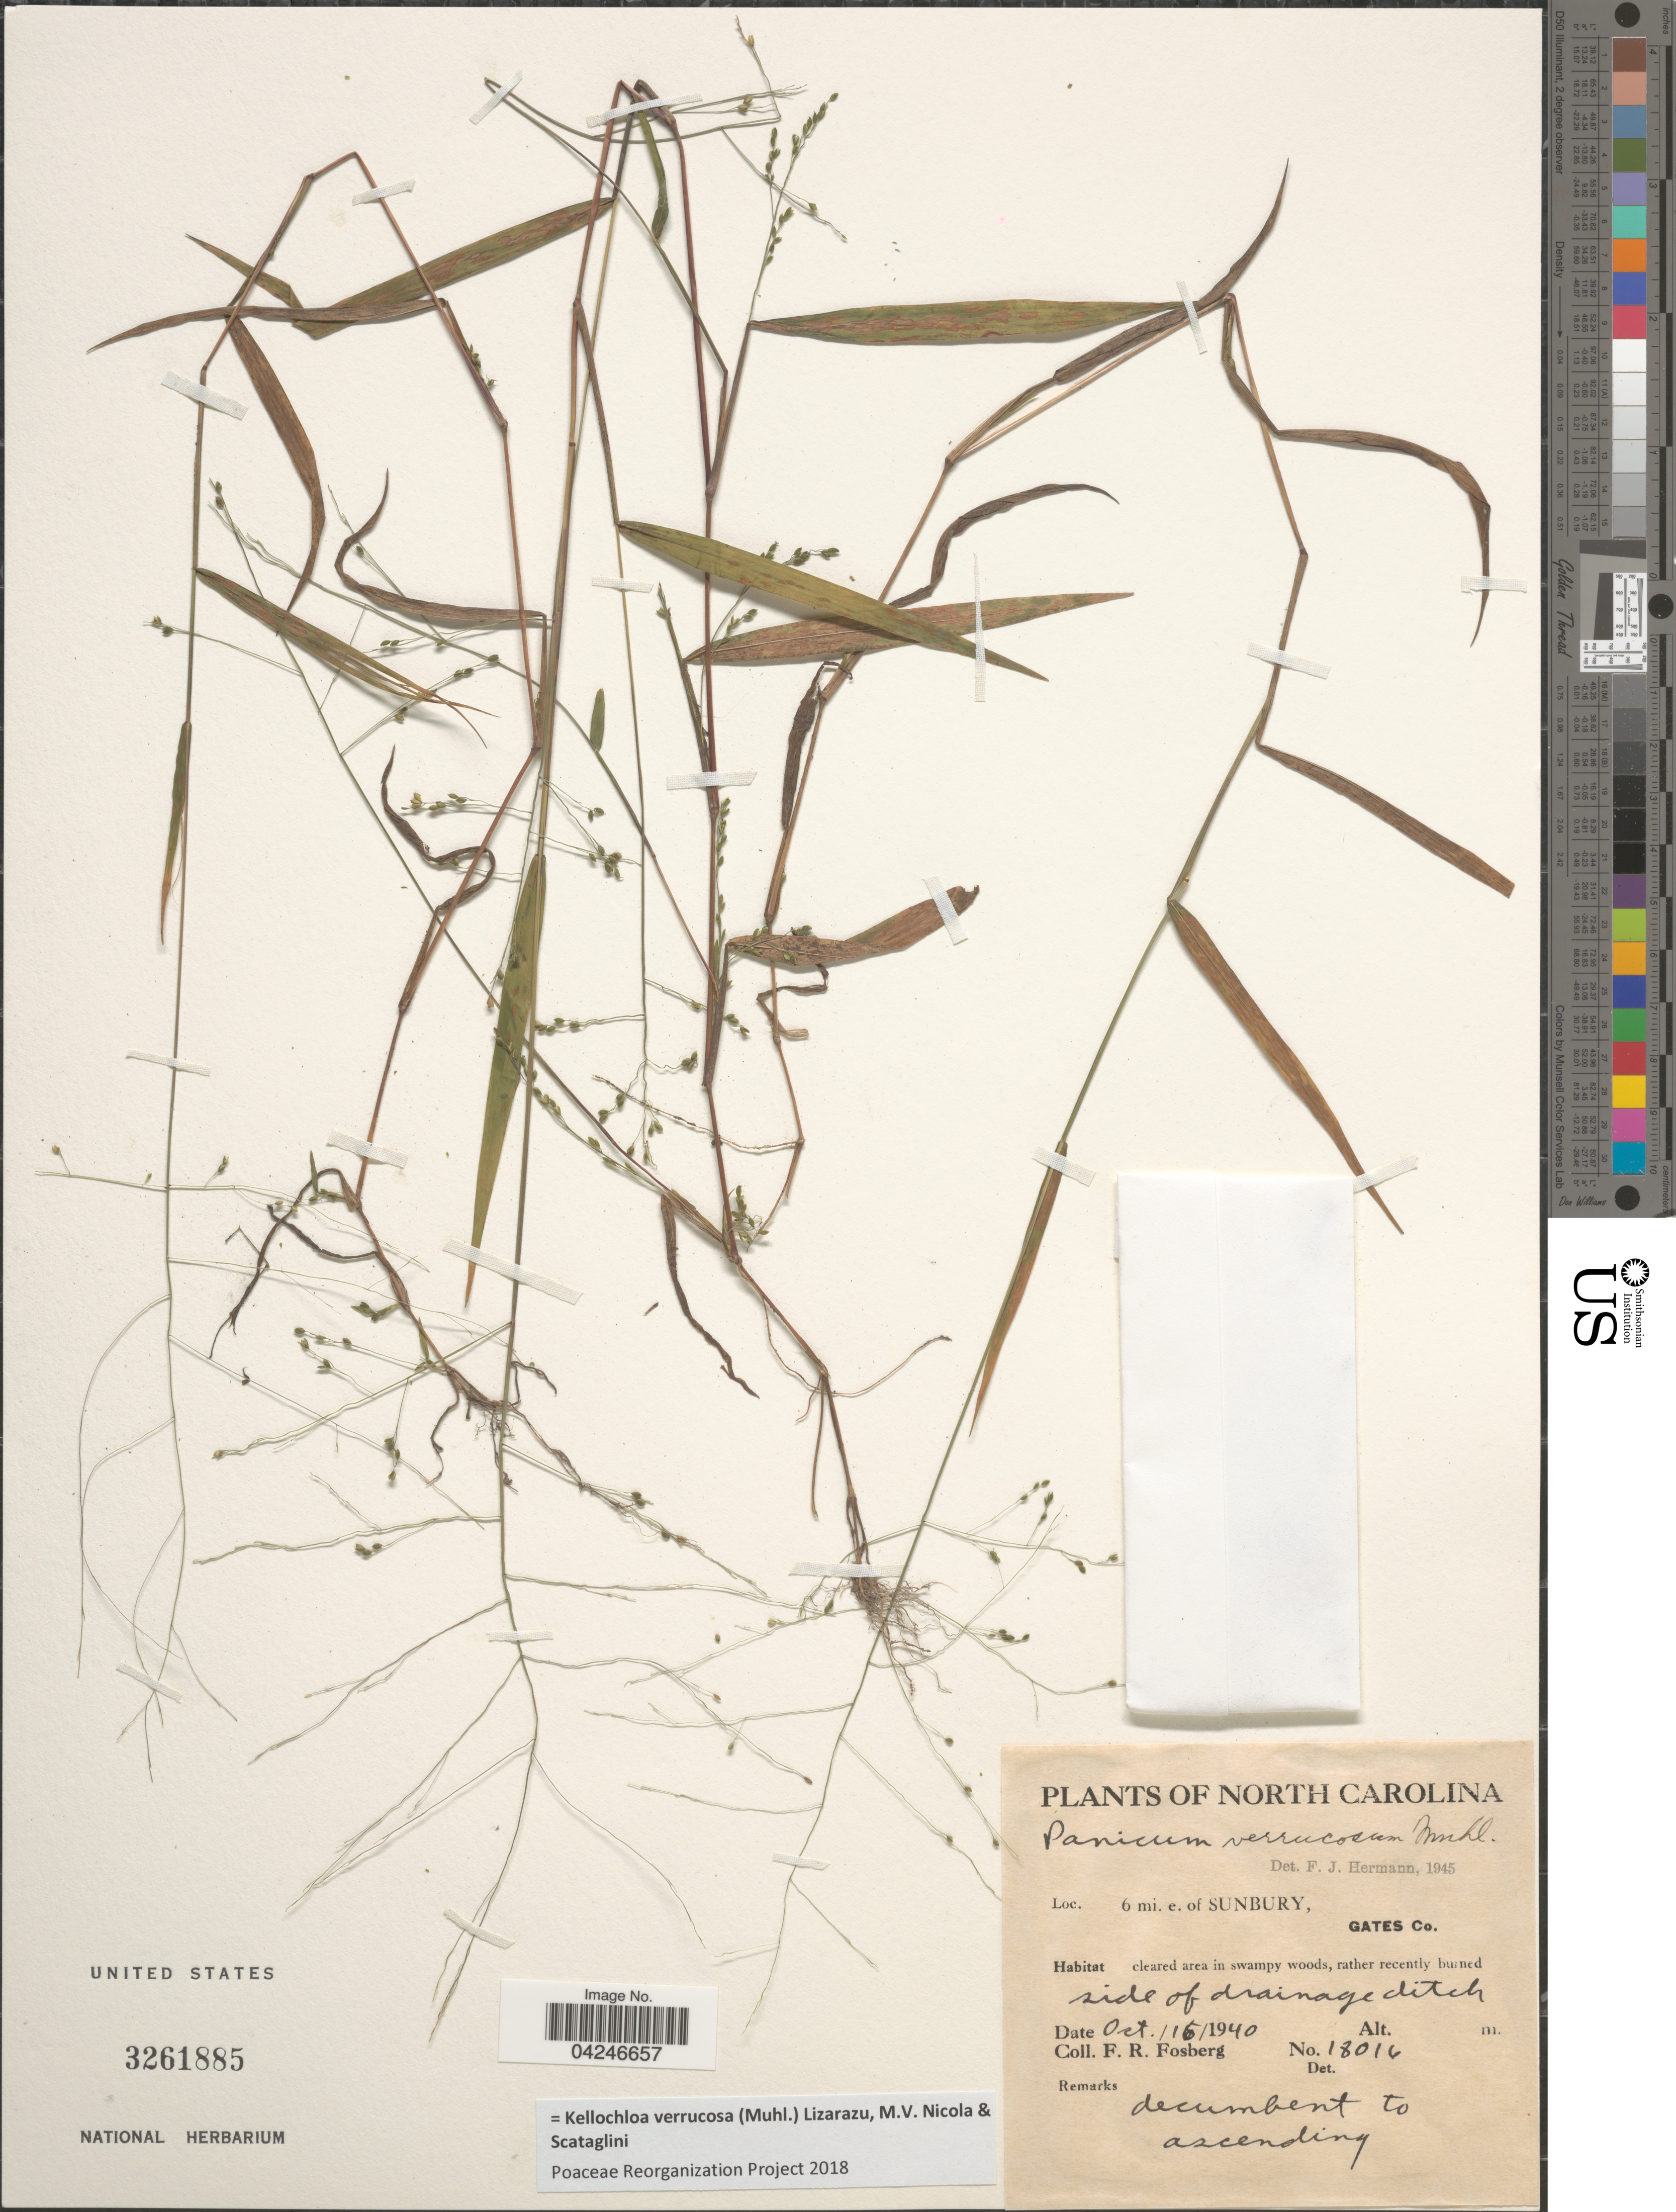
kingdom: Plantae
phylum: Tracheophyta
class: Liliopsida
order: Poales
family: Poaceae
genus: Kellochloa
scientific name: Kellochloa verrucosa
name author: (Muhl.) Lizarazu et al.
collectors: F. R. Fosberg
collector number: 18016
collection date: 1940-10-16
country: United States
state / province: North Carolina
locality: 6 mi. e. of Sunbury, Gates Co.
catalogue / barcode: US 3261885